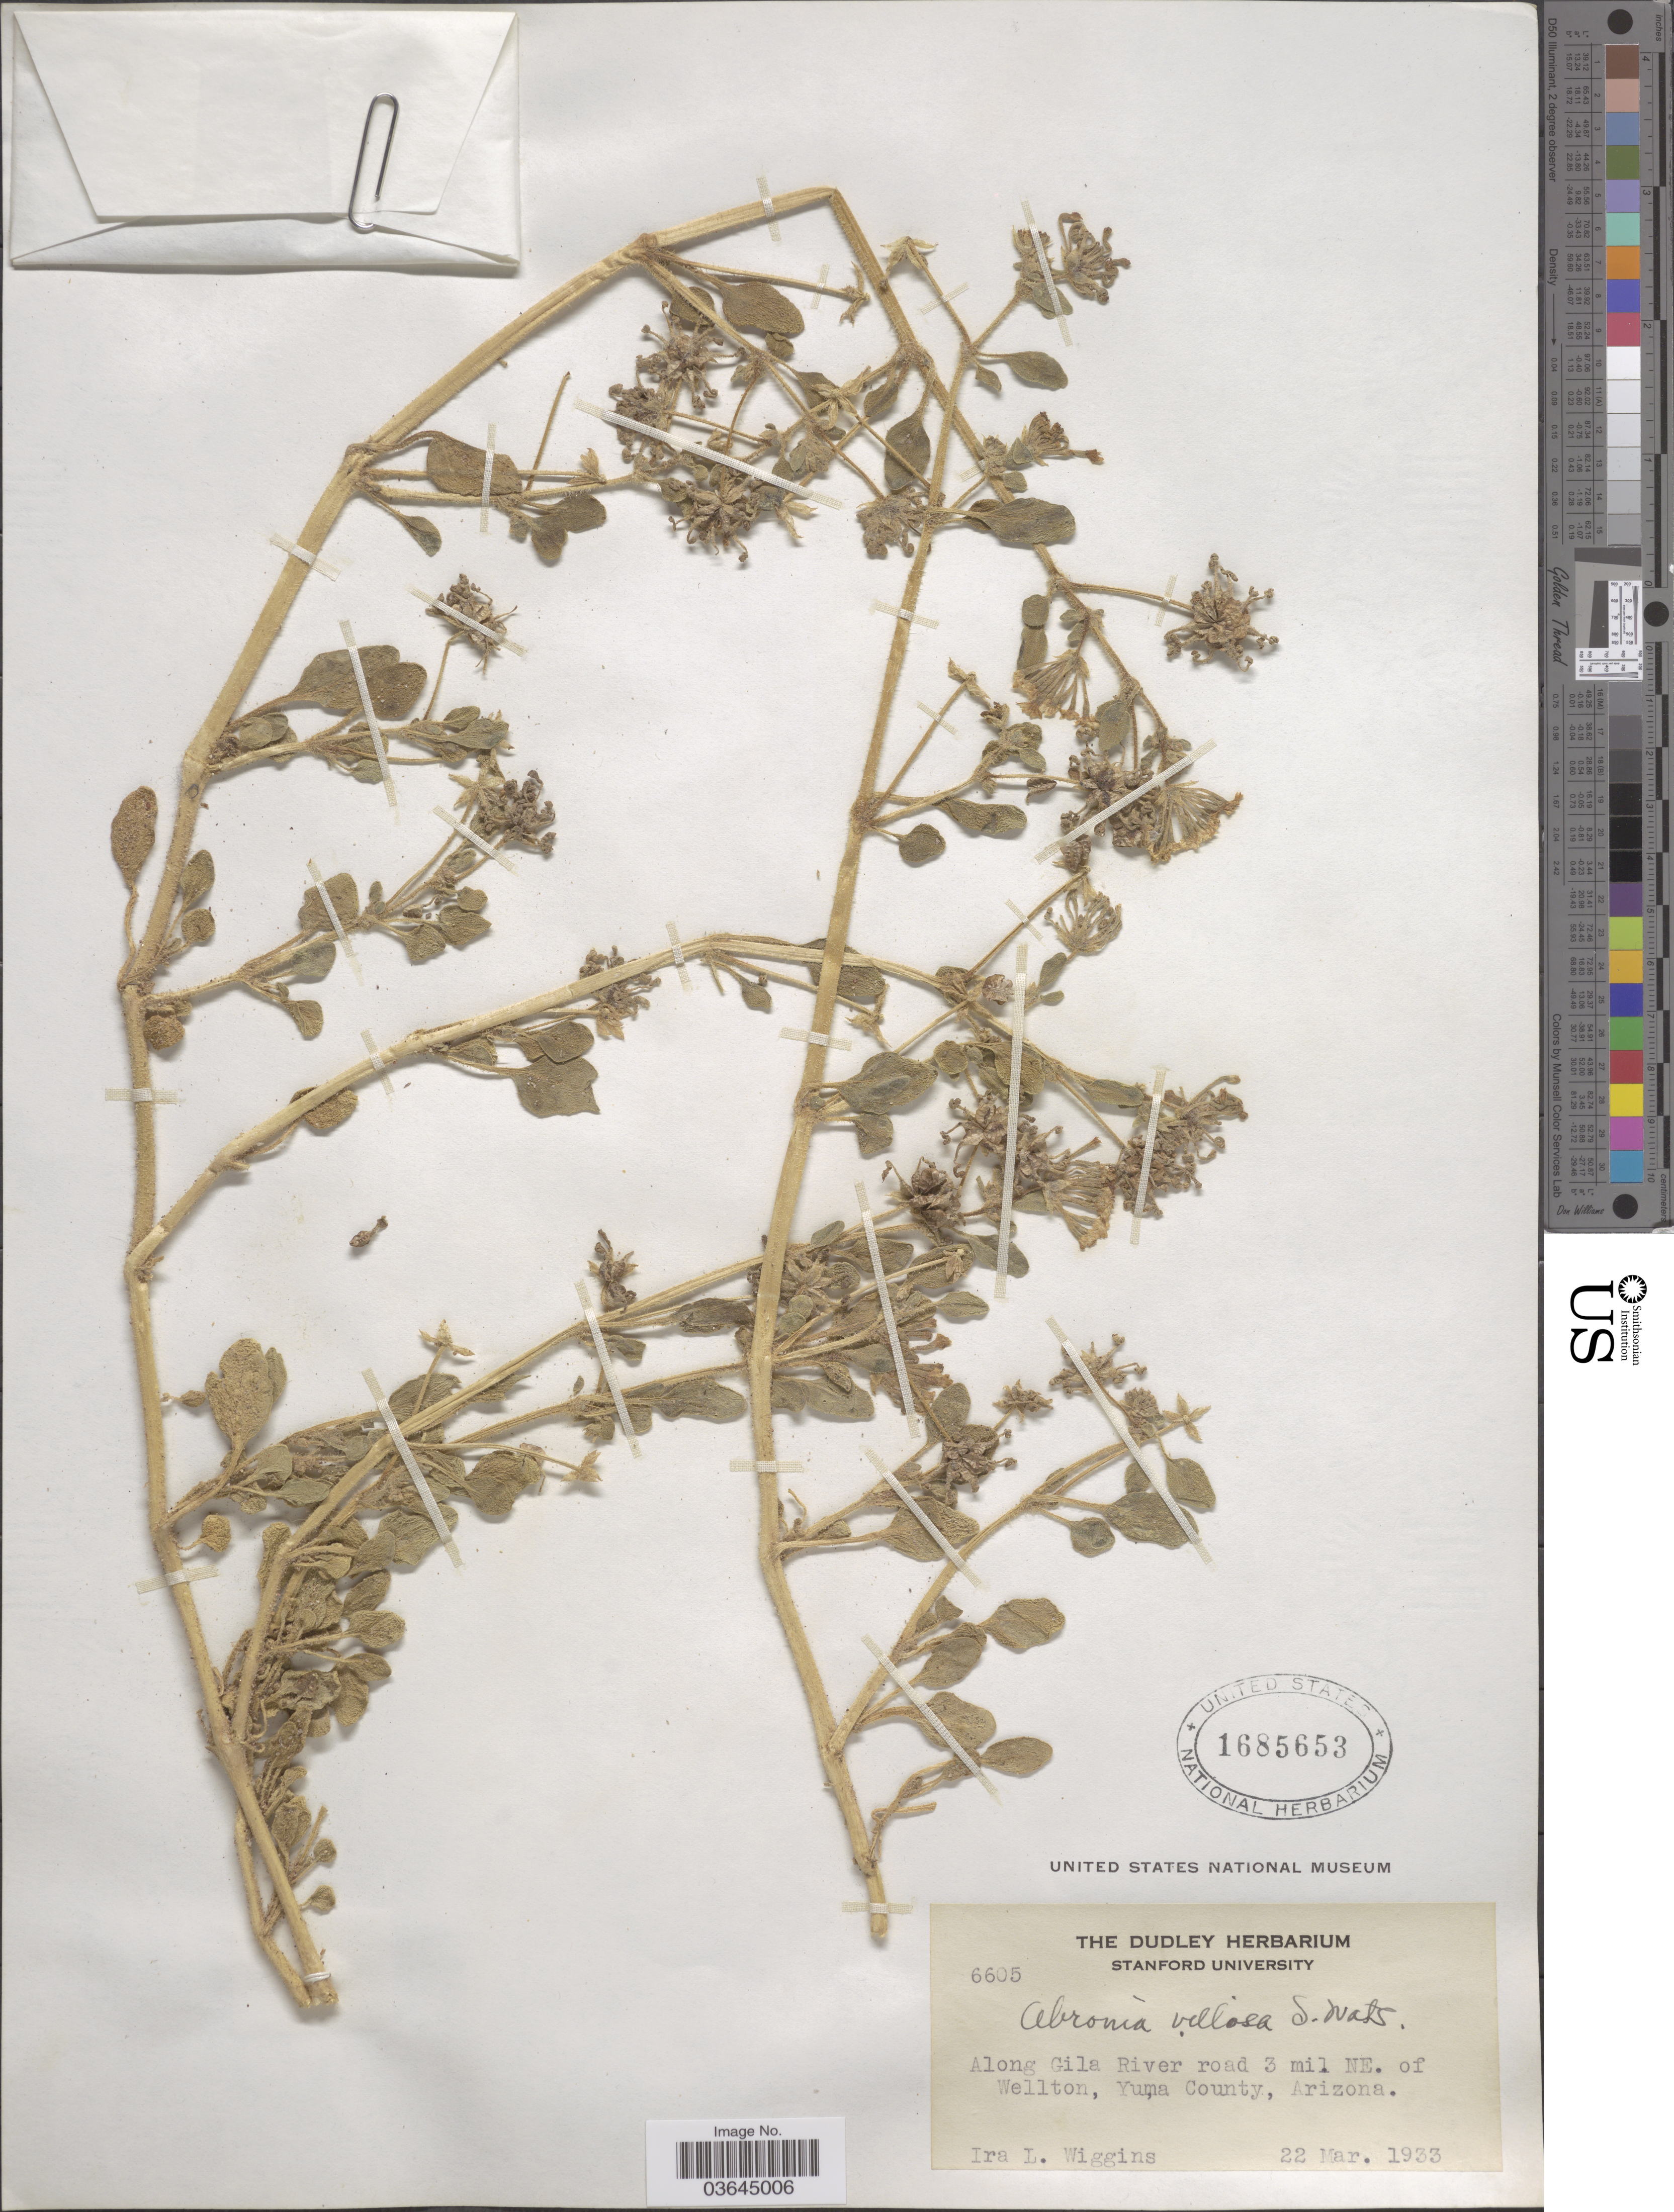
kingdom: Plantae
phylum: Tracheophyta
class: Magnoliopsida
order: Caryophyllales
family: Nyctaginaceae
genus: Abronia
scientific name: Abronia villosa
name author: S. Watson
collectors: I. L. Wiggins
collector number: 6605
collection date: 1933-03-22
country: United States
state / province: Arizona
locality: Along Gila River road 3 mil. NE of Wellton, Yuma County.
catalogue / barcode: US 1685653